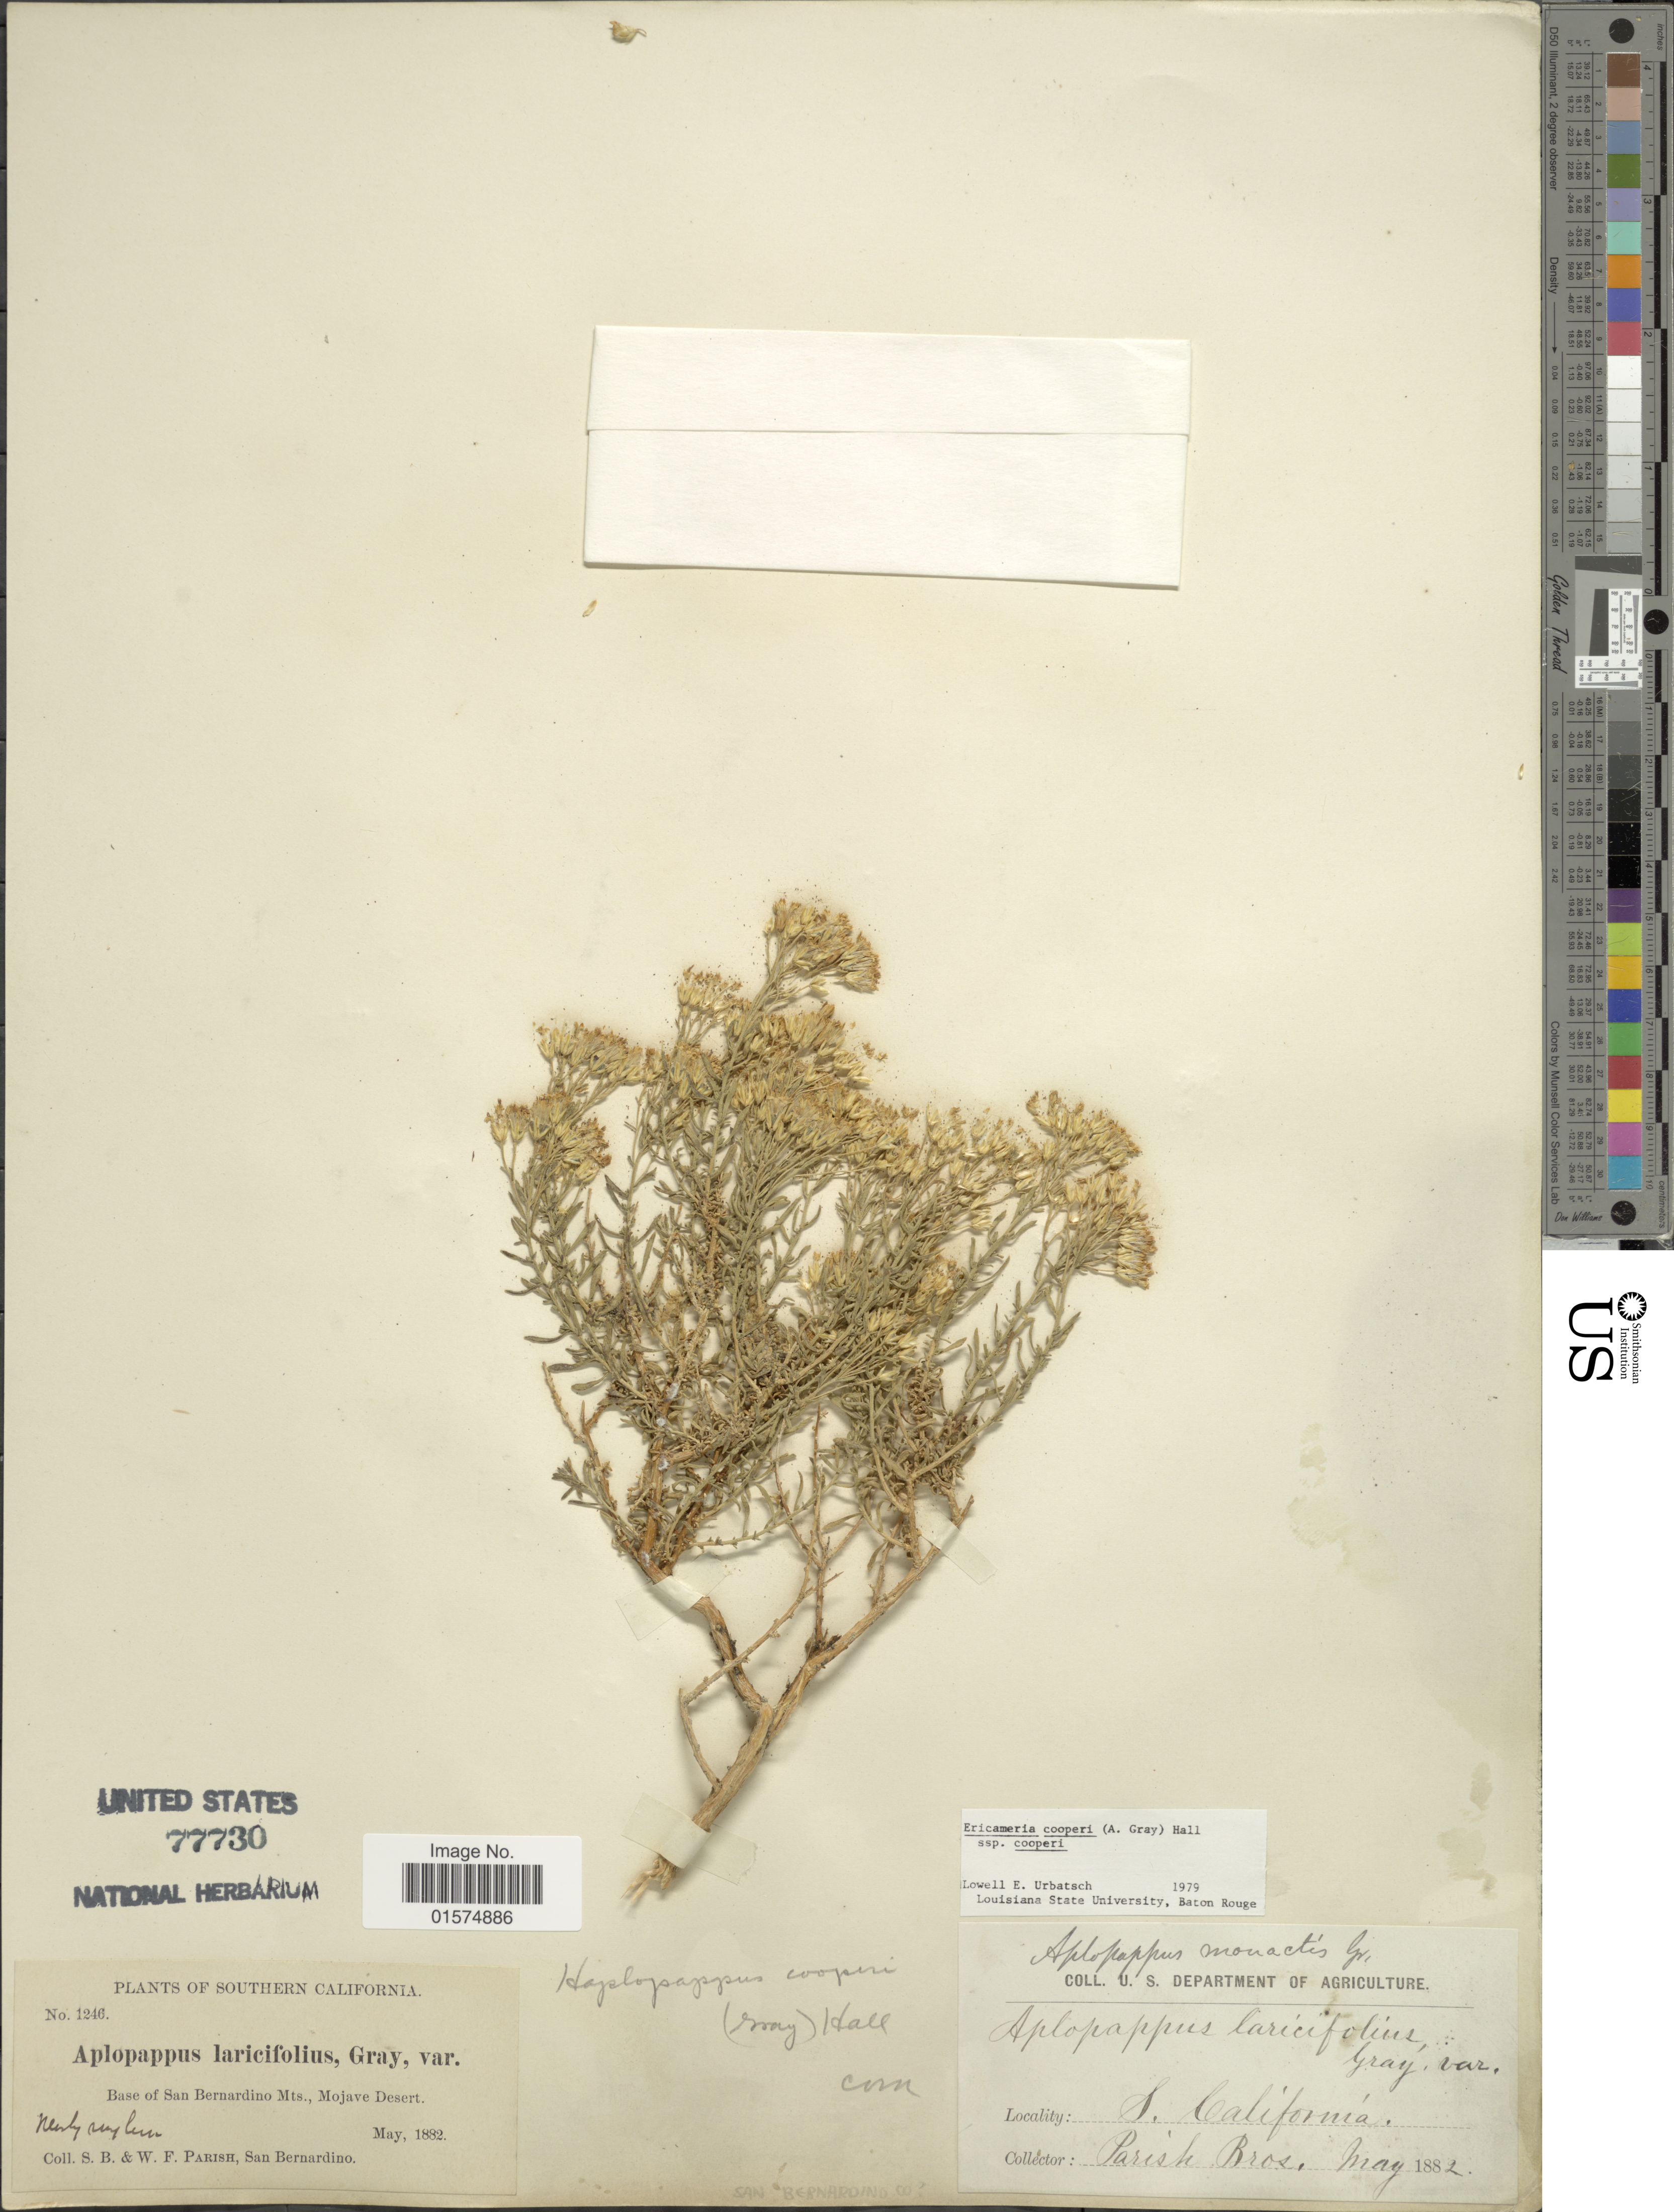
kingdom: Plantae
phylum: Tracheophyta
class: Magnoliopsida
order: Asterales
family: Asteraceae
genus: Ericameria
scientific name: Ericameria cooperi var. cooperi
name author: (A. Gray) Hall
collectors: S. B. Parish & W. F. Parish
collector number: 1246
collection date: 1882-05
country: United States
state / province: California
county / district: San Bernardino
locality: Southern California. Base of San Bernardino Mts., Mojave Desert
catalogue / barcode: US 77730